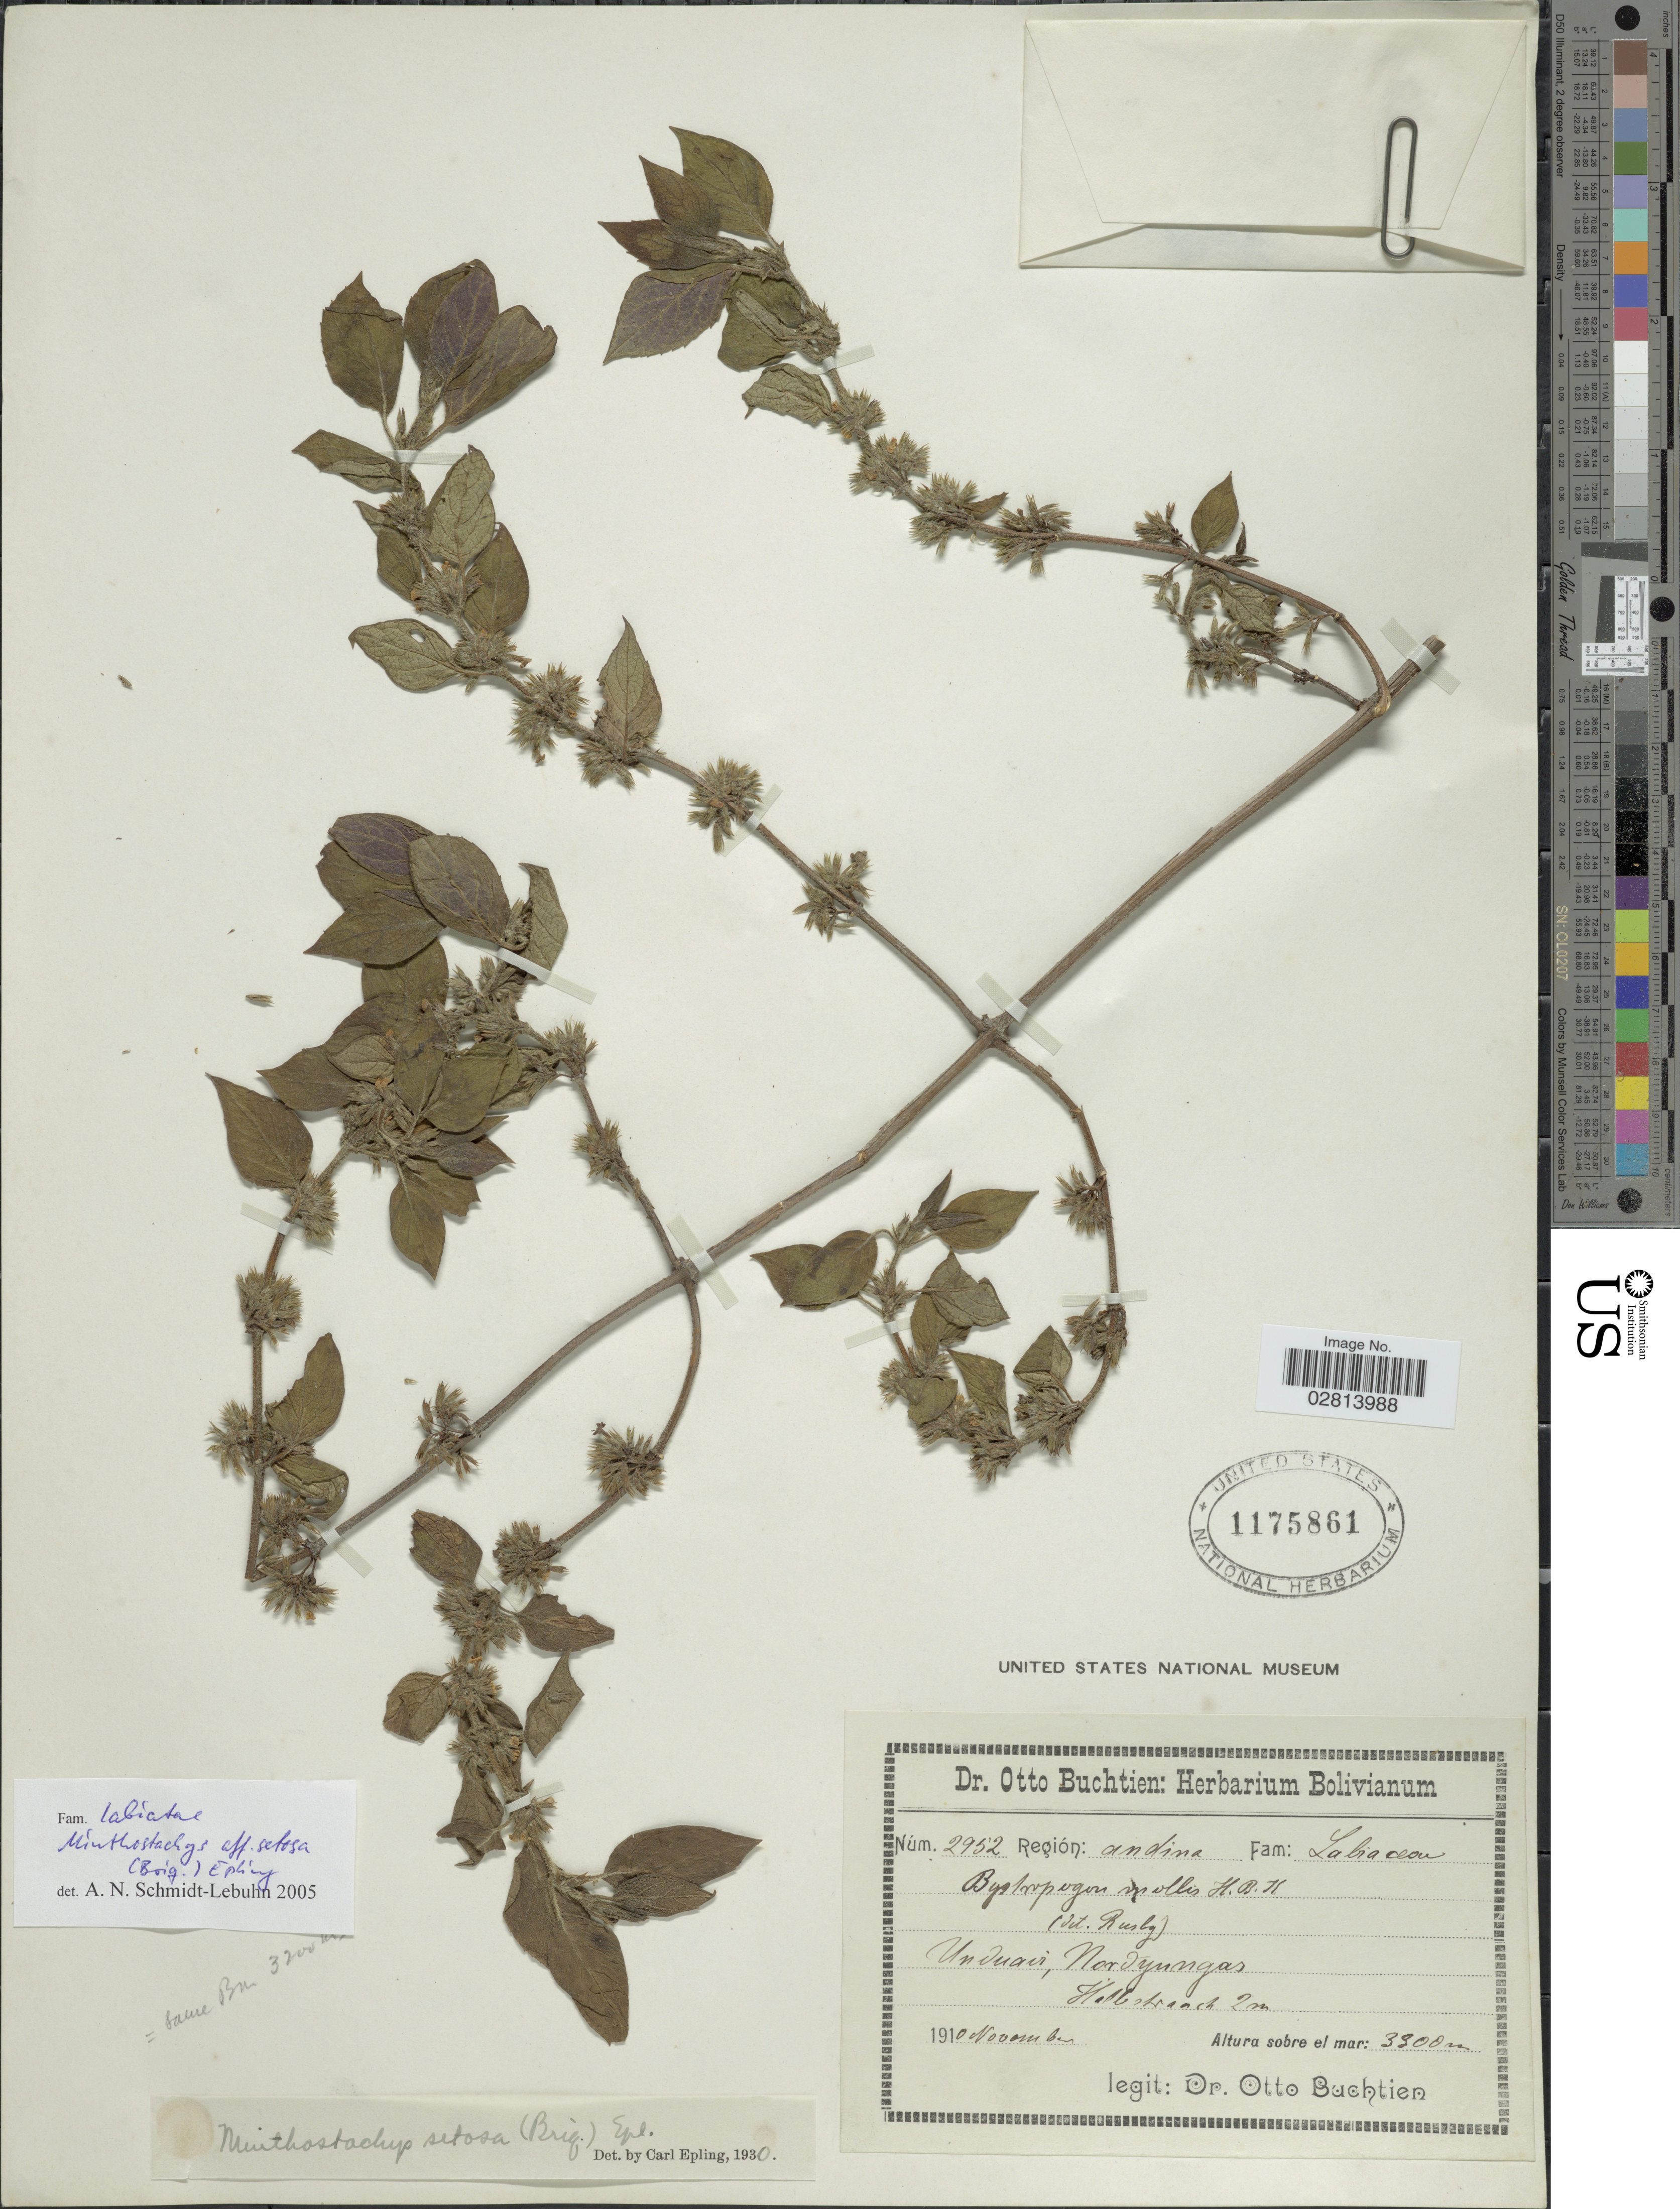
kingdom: Plantae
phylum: Tracheophyta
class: Magnoliopsida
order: Lamiales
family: Lamiaceae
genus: Minthostachys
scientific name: Minthostachys setosa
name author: (Briq.) Epling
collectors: O. Buchtien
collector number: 2952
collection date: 1910-11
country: Bolivia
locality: Región: andina. Unduavi, Nordyungas.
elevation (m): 3300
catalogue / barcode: US 1175861